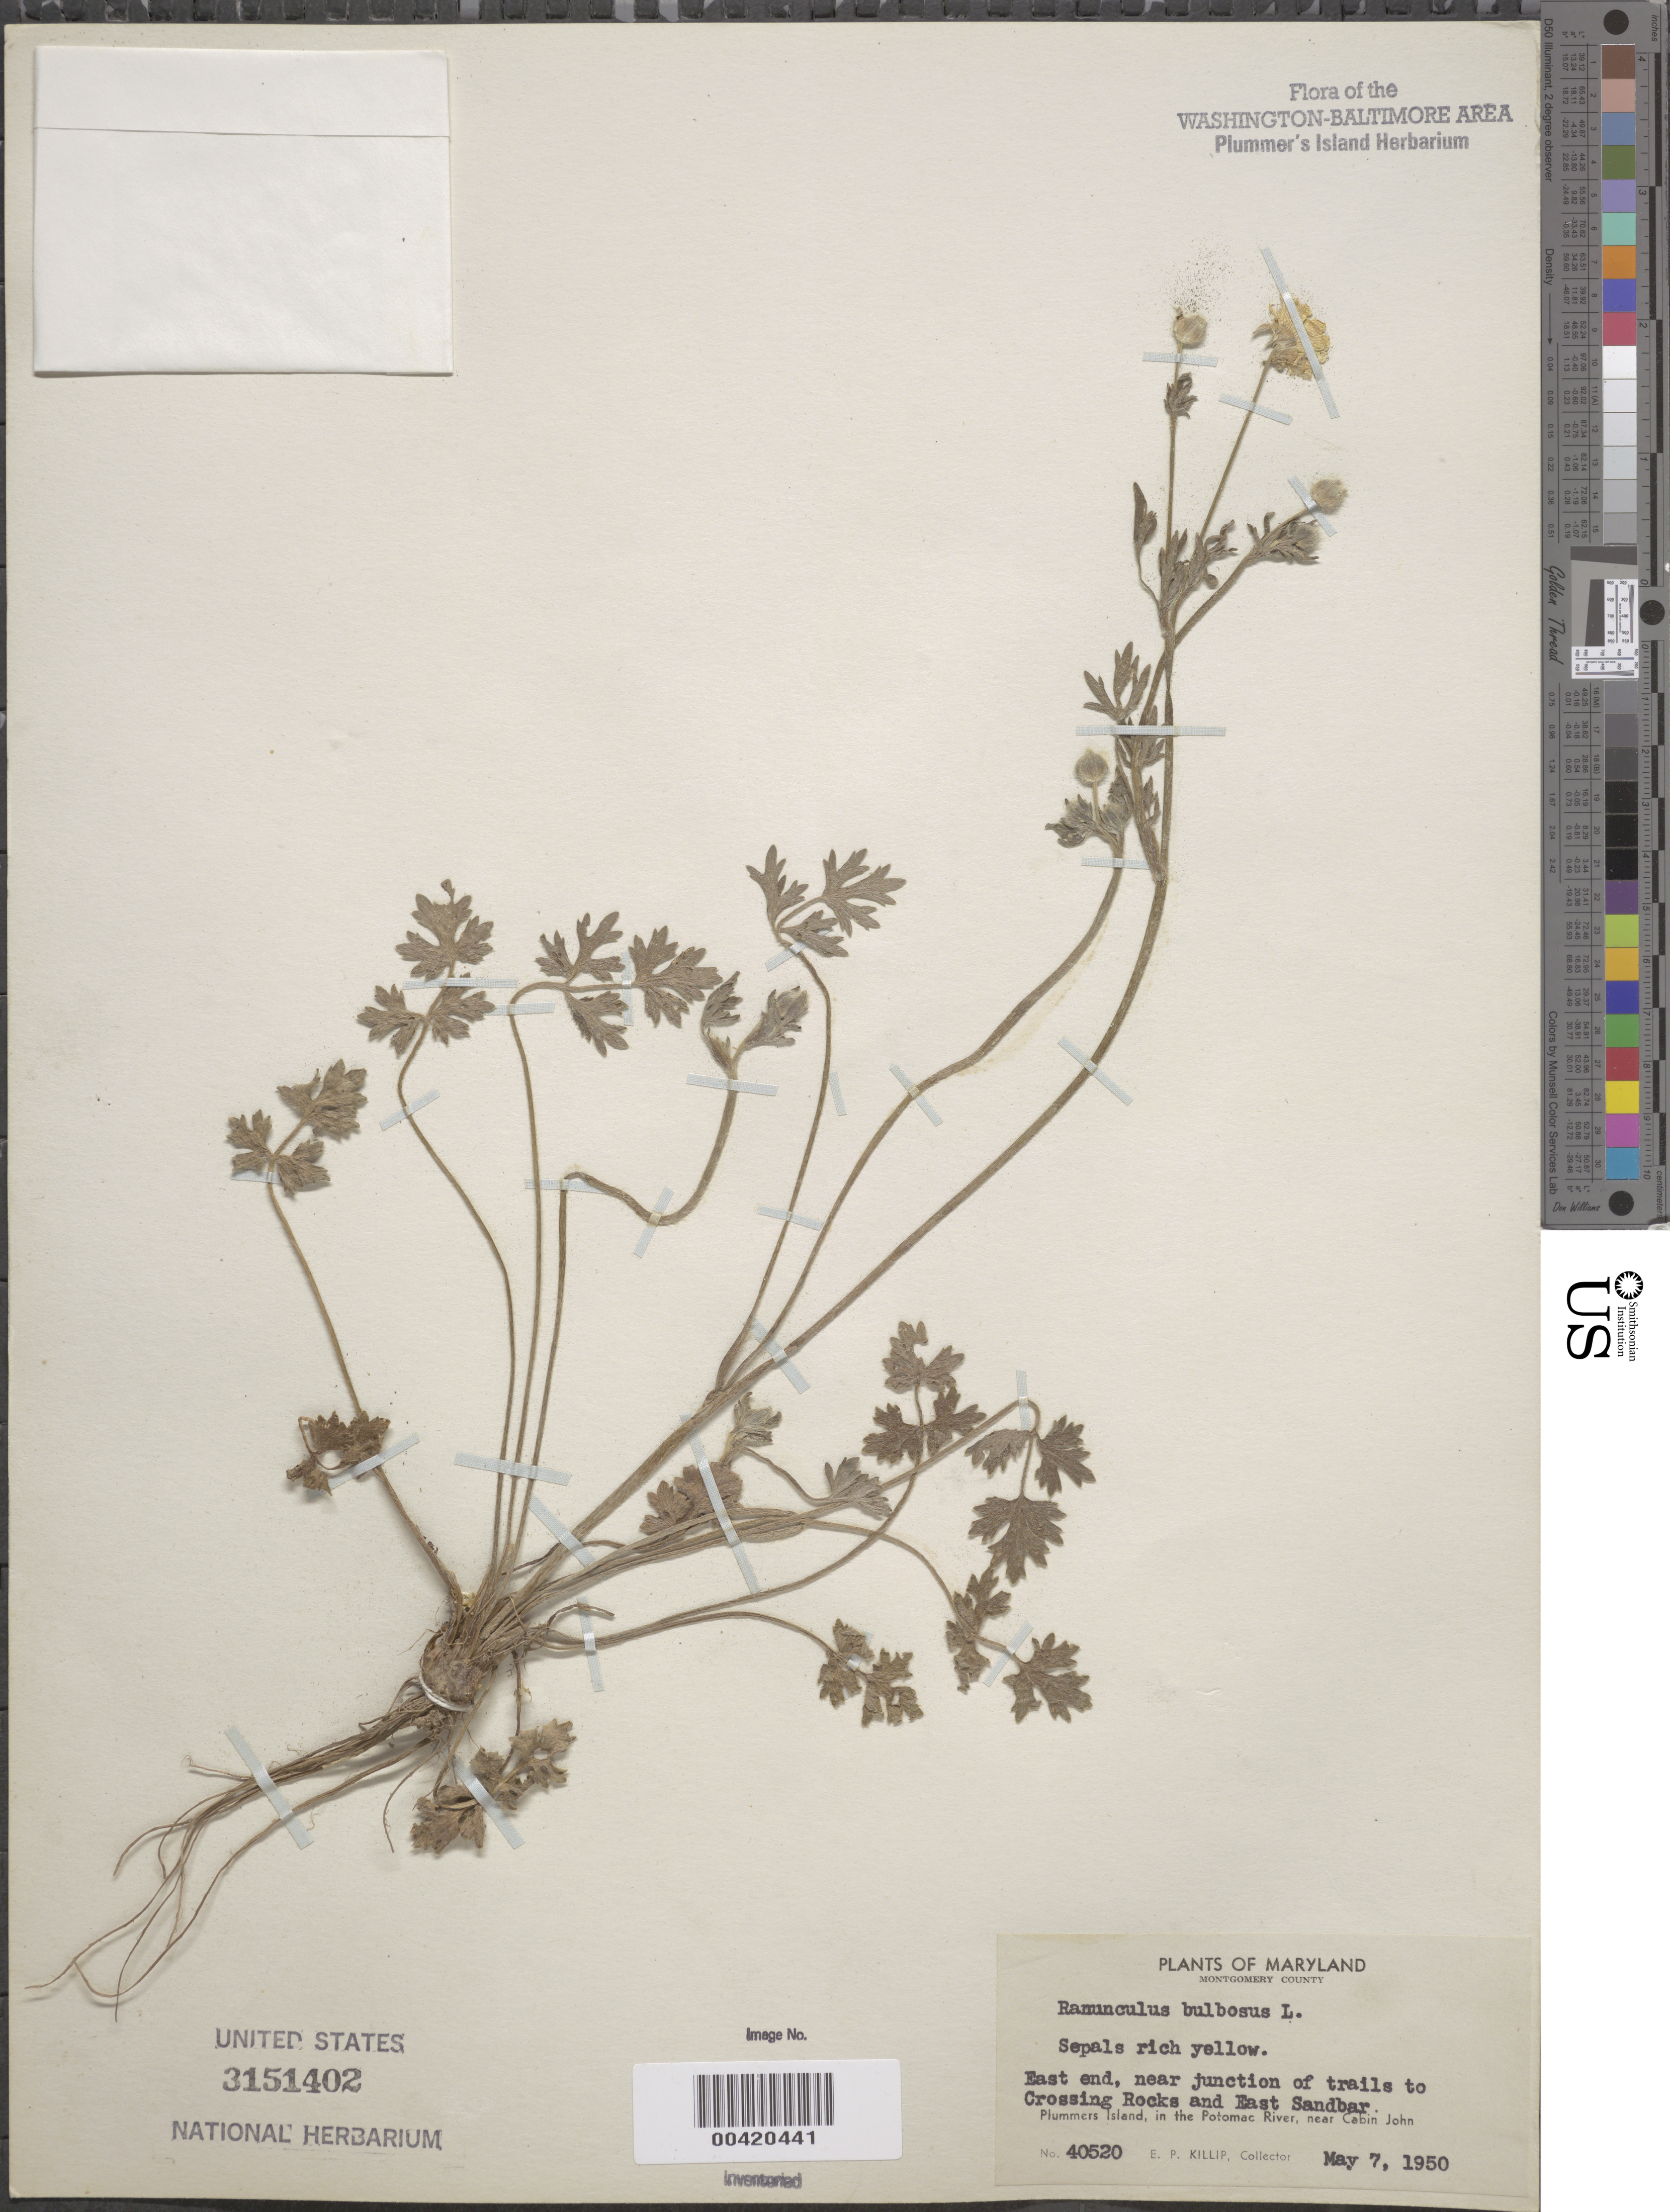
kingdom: Plantae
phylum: Tracheophyta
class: Magnoliopsida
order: Ranunculales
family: Ranunculaceae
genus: Ranunculus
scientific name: Ranunculus bulbosus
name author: L.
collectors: E. P. Killip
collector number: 40520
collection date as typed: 07 May 1950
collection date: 1950-05-07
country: United States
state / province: Maryland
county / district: Montgomery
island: Plummers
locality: Plummer's Island; east end near junction of trails to crossing rocks and east sandbar C. & O. Canal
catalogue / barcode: US 3151402